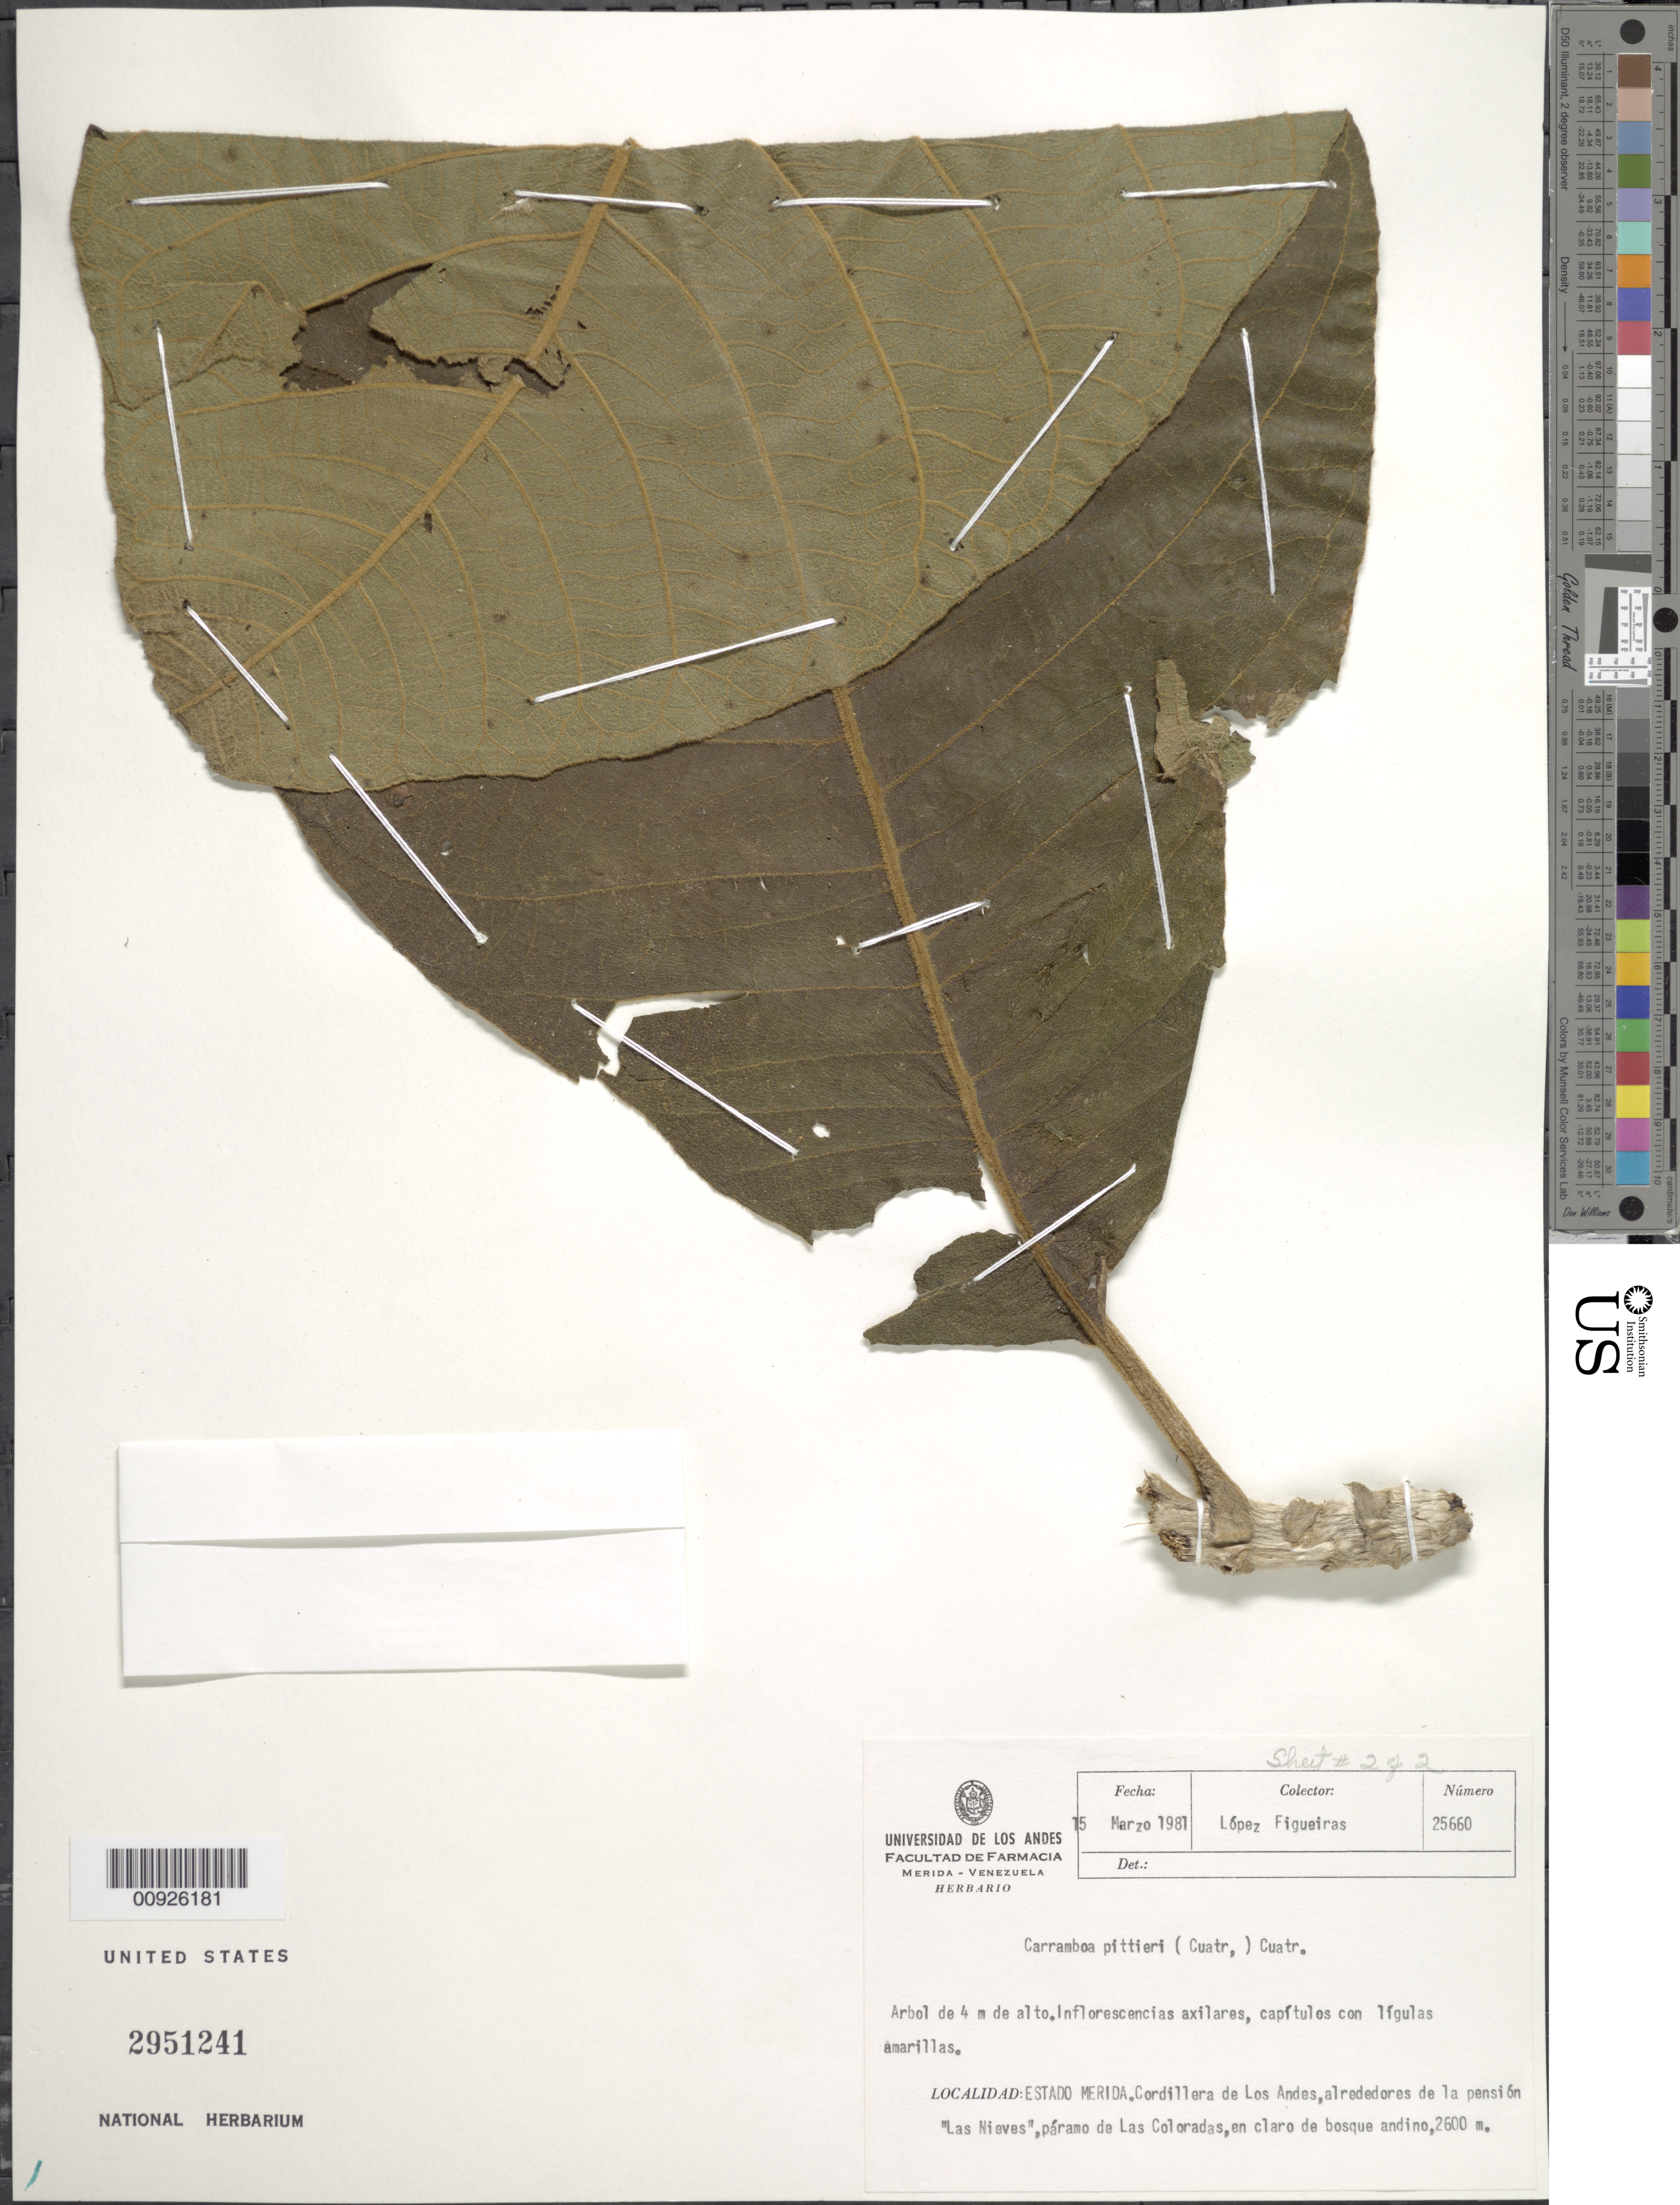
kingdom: Plantae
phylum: Tracheophyta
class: Magnoliopsida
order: Asterales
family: Asteraceae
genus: Carramboa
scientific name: Carramboa badilloi var. pittieri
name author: (Cuatrec.) Cuatrec.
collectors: M. López Figueiras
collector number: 25660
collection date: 1981-03-15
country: Venezuela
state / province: Mérida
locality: Cordillera de Los Andes, alrededores de la pension "Las Nieves", paramo de Las Colorados, en claro de bosque andine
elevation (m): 2600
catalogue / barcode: US 2951241